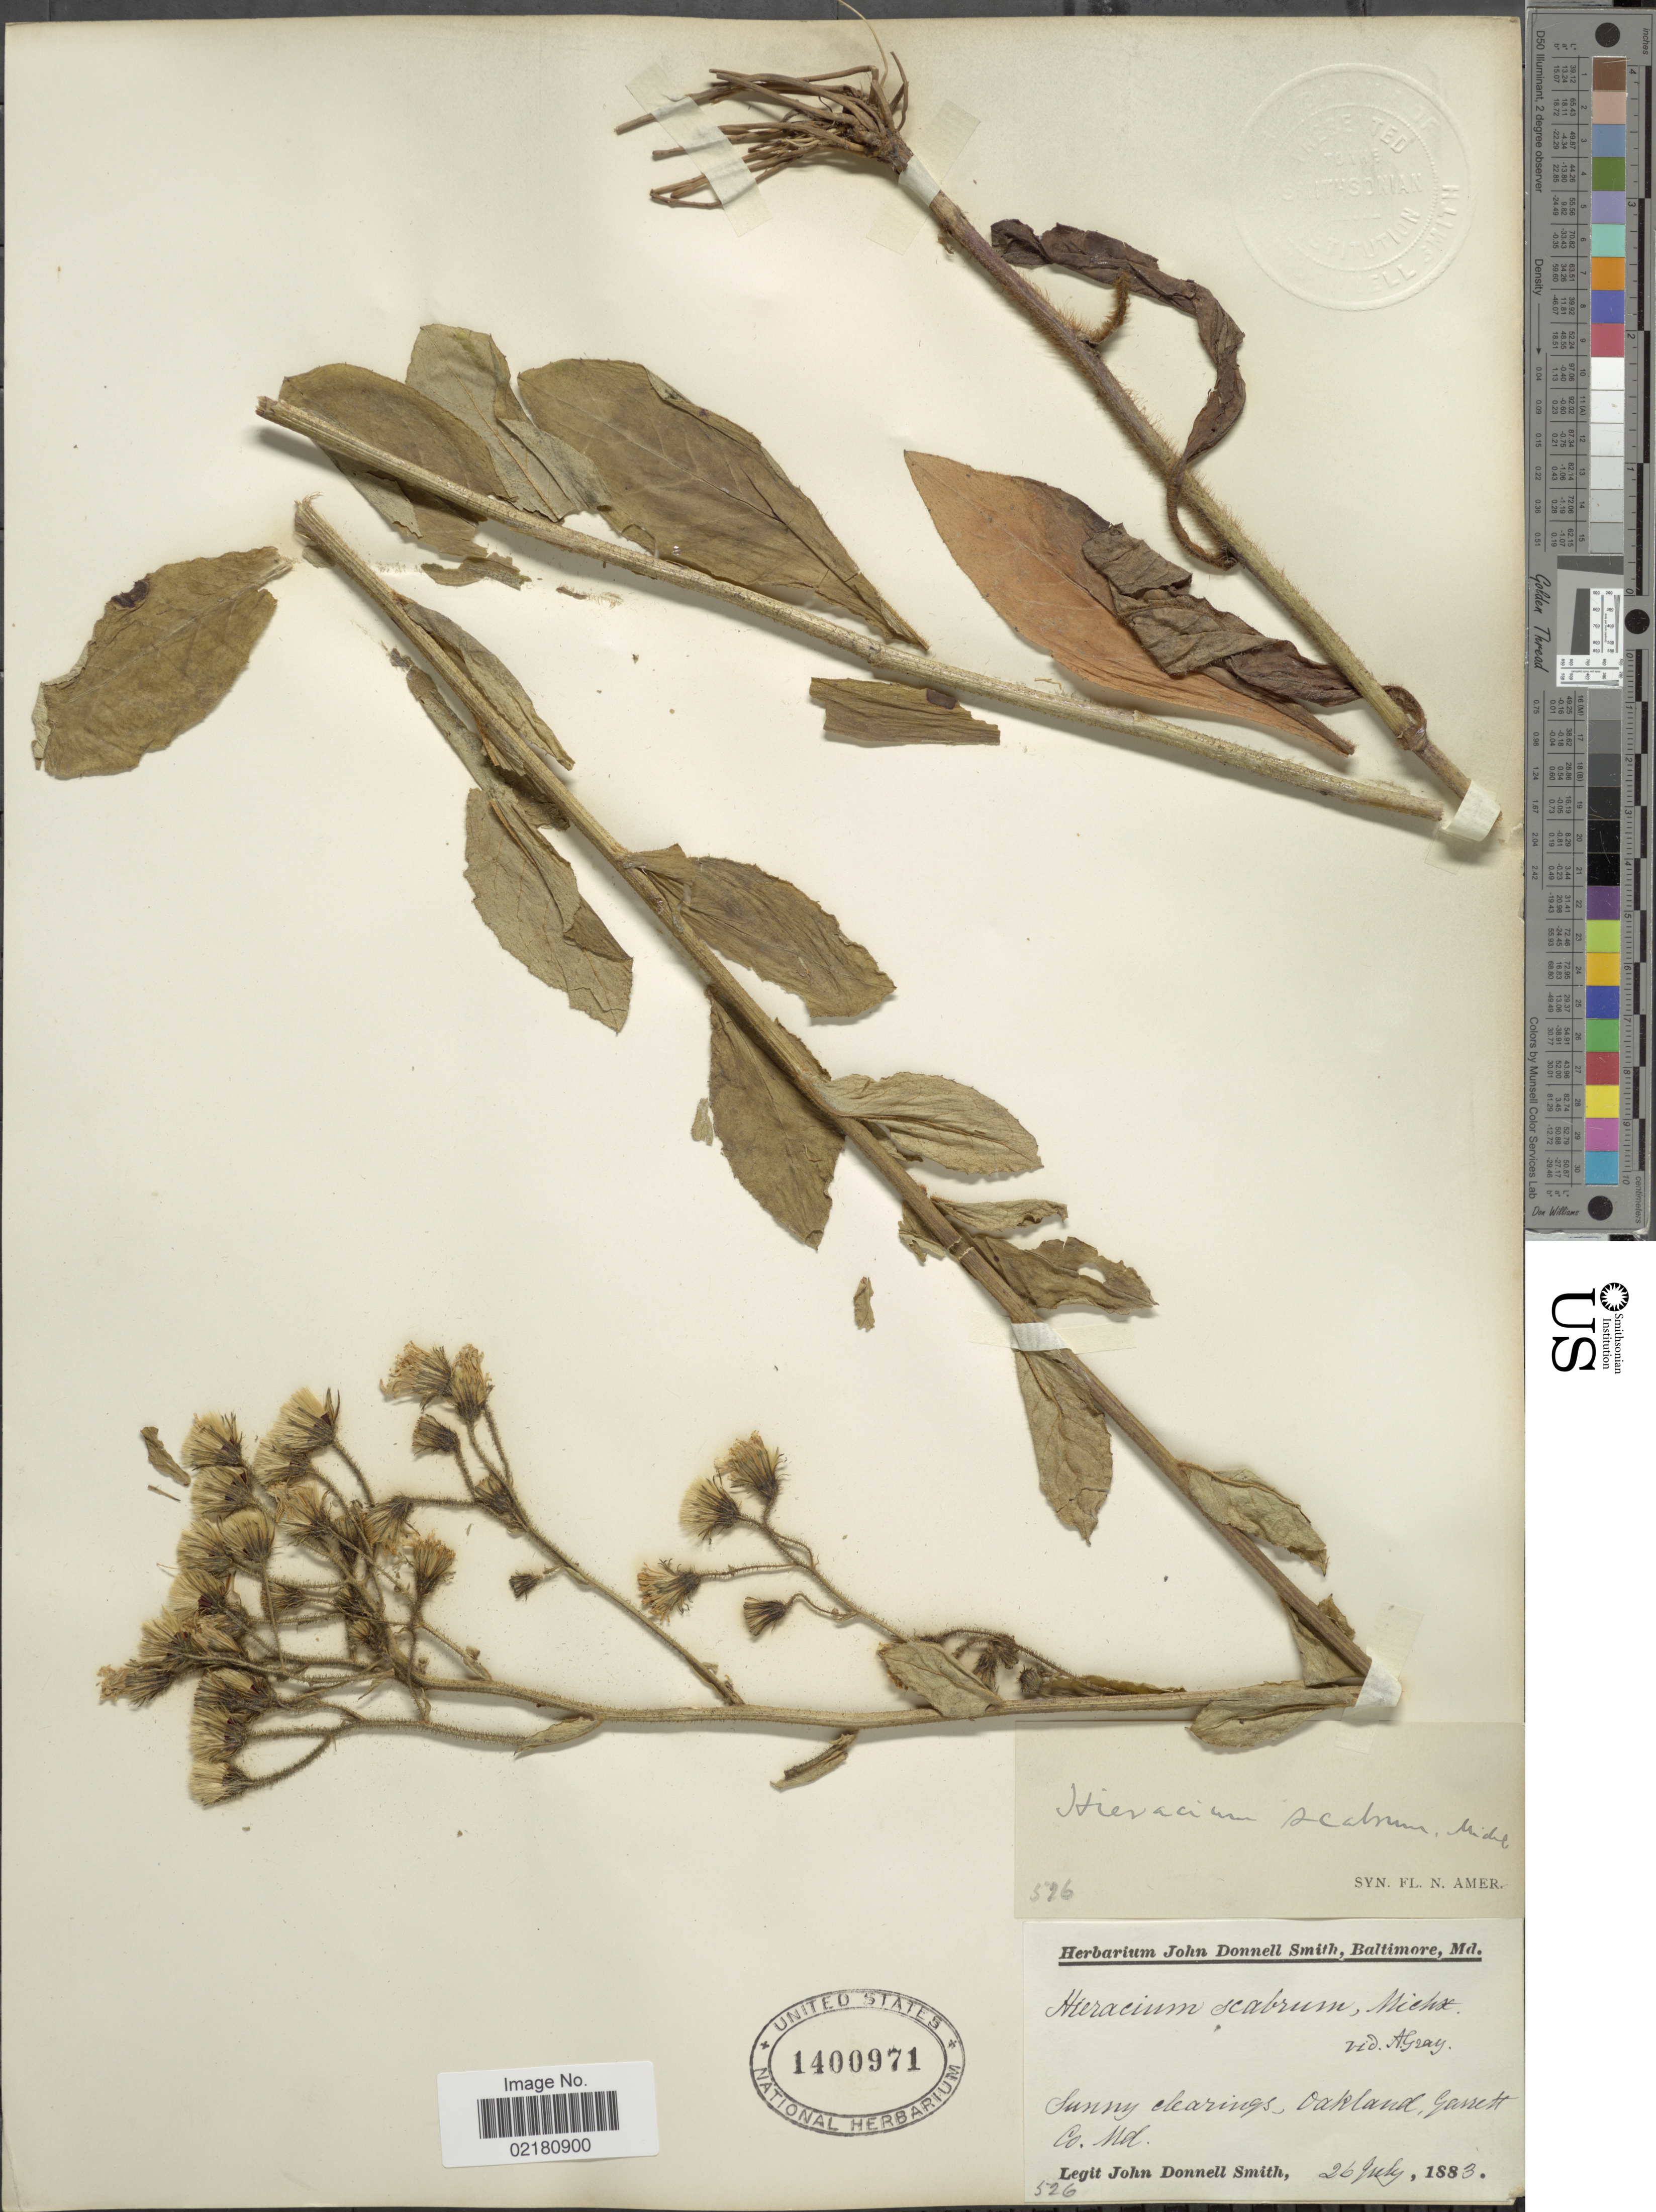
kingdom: Plantae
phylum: Tracheophyta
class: Magnoliopsida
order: Asterales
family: Asteraceae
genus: Pilosella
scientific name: Pilosella verruculata subsp. verruculata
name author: (Link) Soják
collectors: J. Donnell Smith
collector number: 526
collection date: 1883-07-22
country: United States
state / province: Maryland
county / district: Garrett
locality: Sunny clearings, Oakland, Garrett Co. Md.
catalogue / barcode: US 1400971